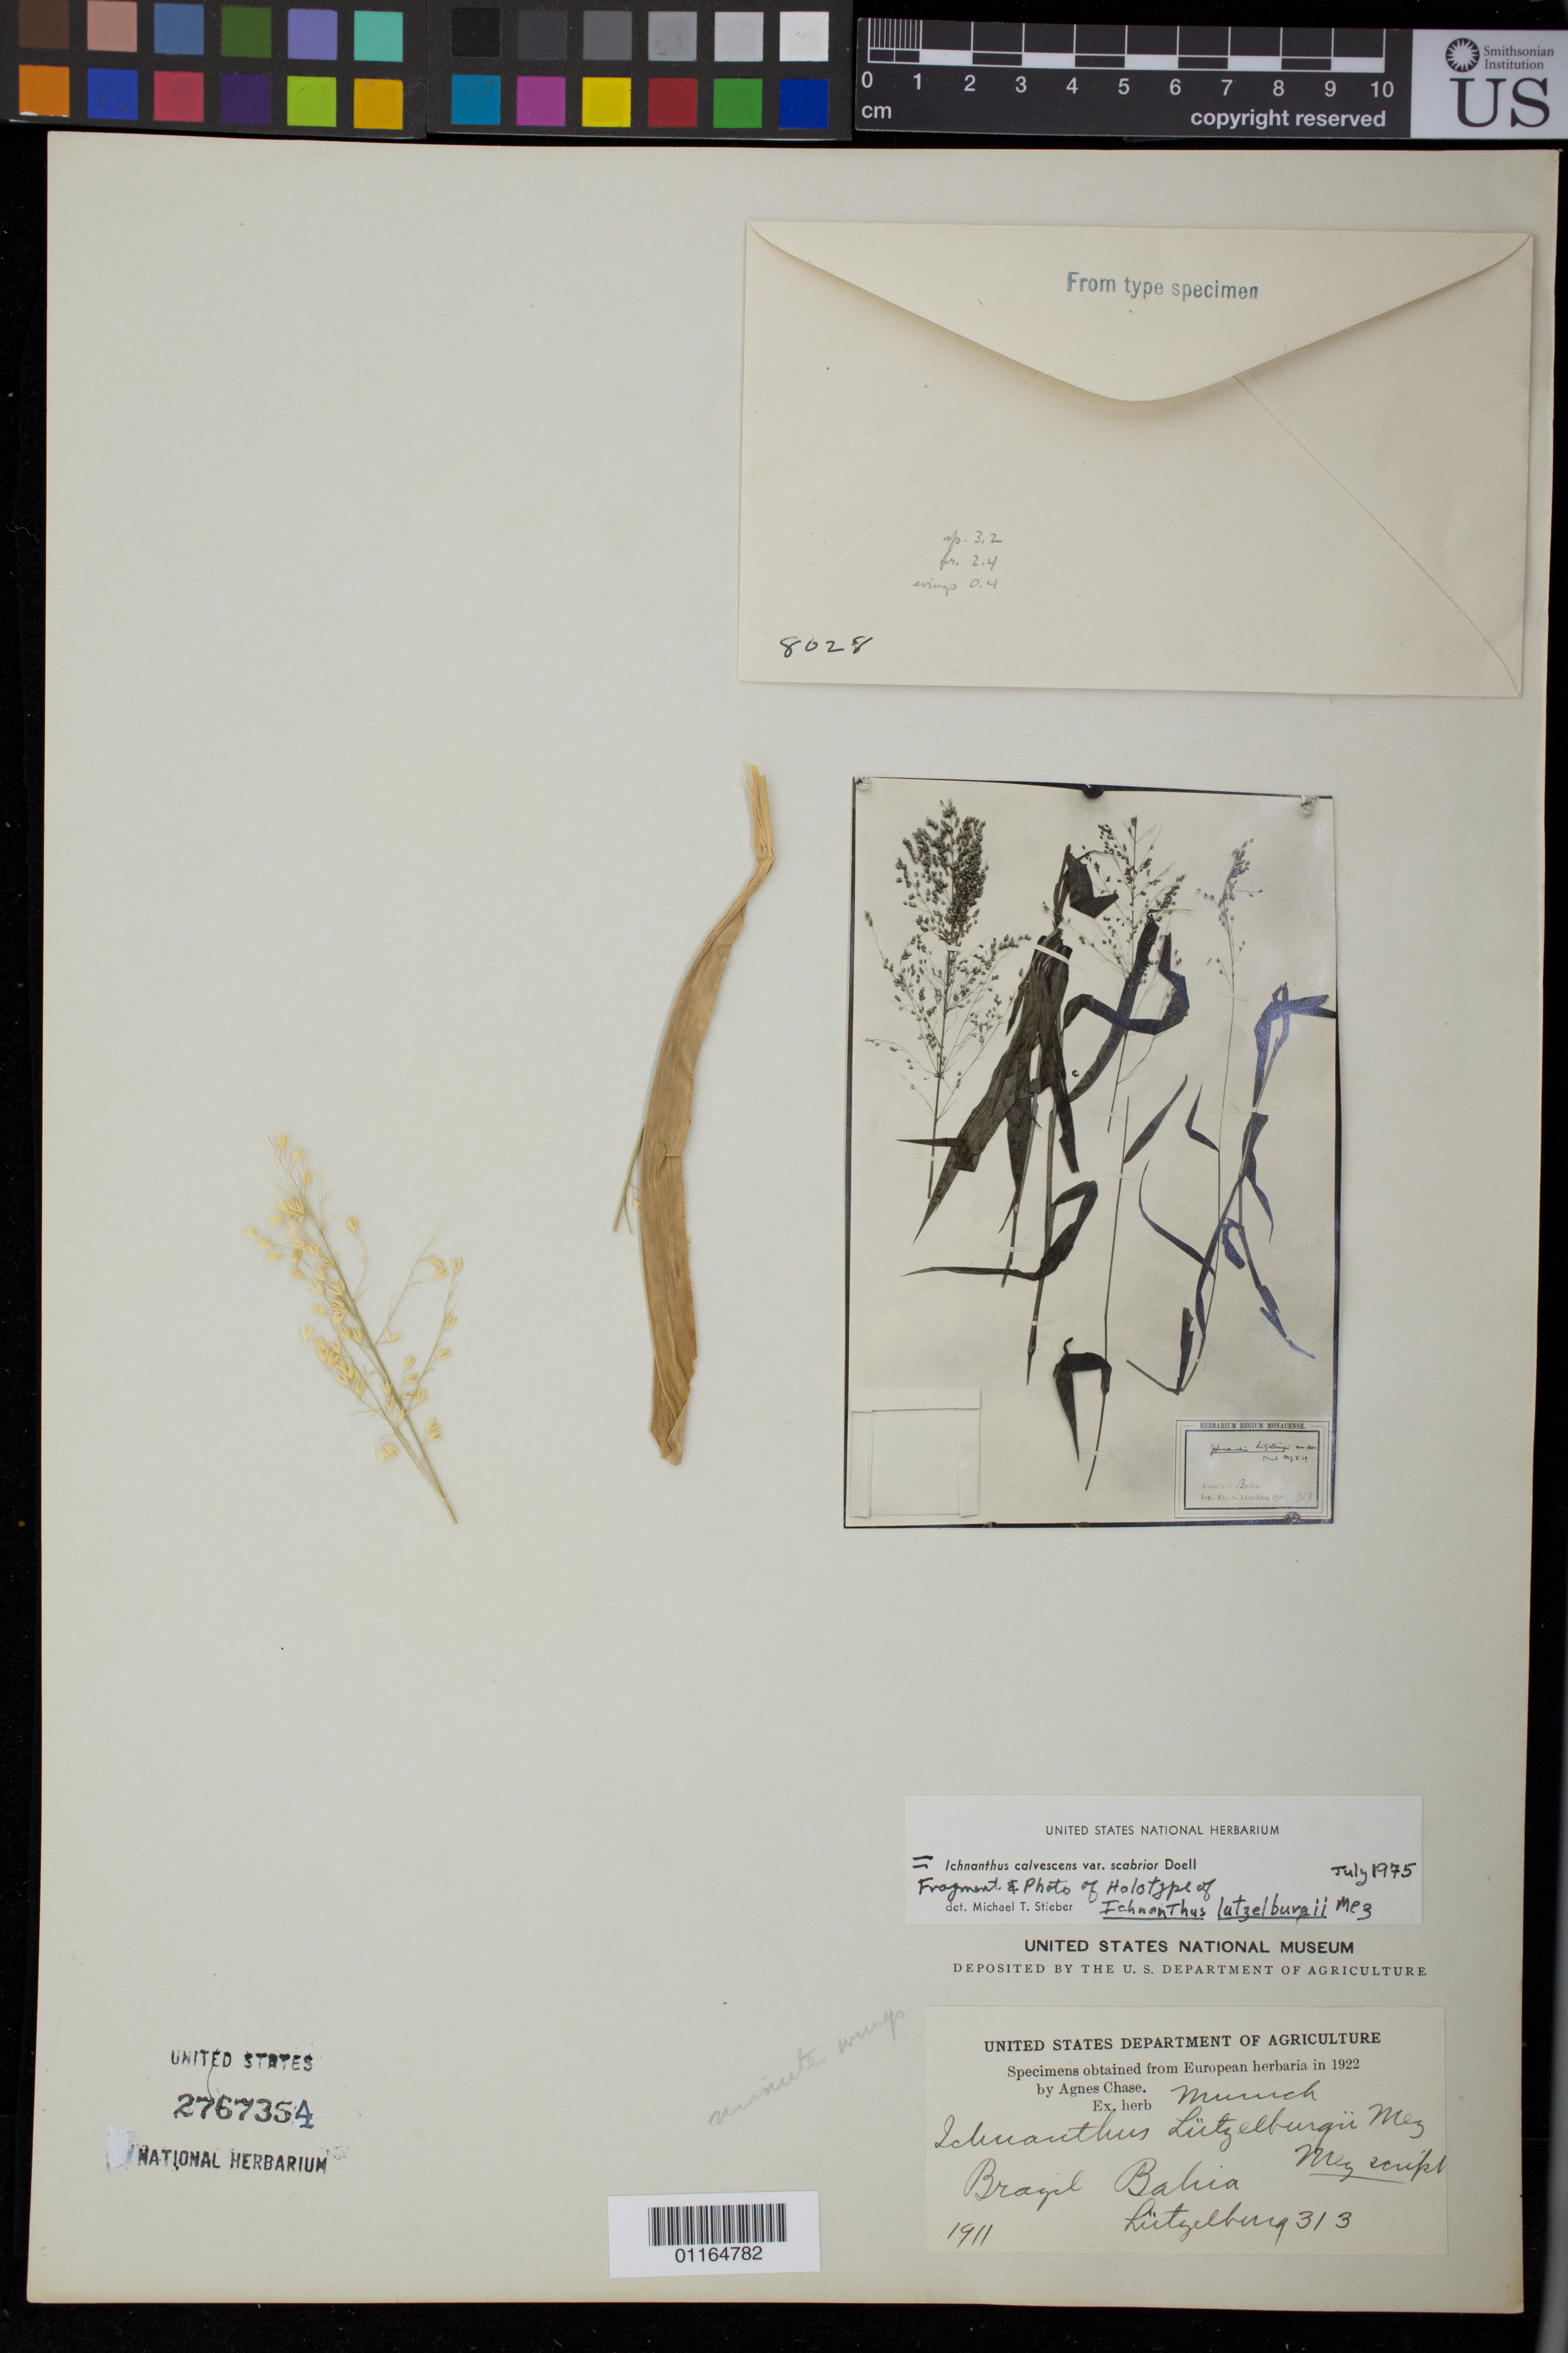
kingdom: Plantae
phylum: Tracheophyta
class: Liliopsida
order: Poales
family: Poaceae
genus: Ichnanthus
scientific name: Ichnanthus luetzelburgii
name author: Mez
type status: Isotype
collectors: P. von Luetzelburg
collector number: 313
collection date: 1911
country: Brazil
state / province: Bahia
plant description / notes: ex herb. Munich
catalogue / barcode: US 2767354